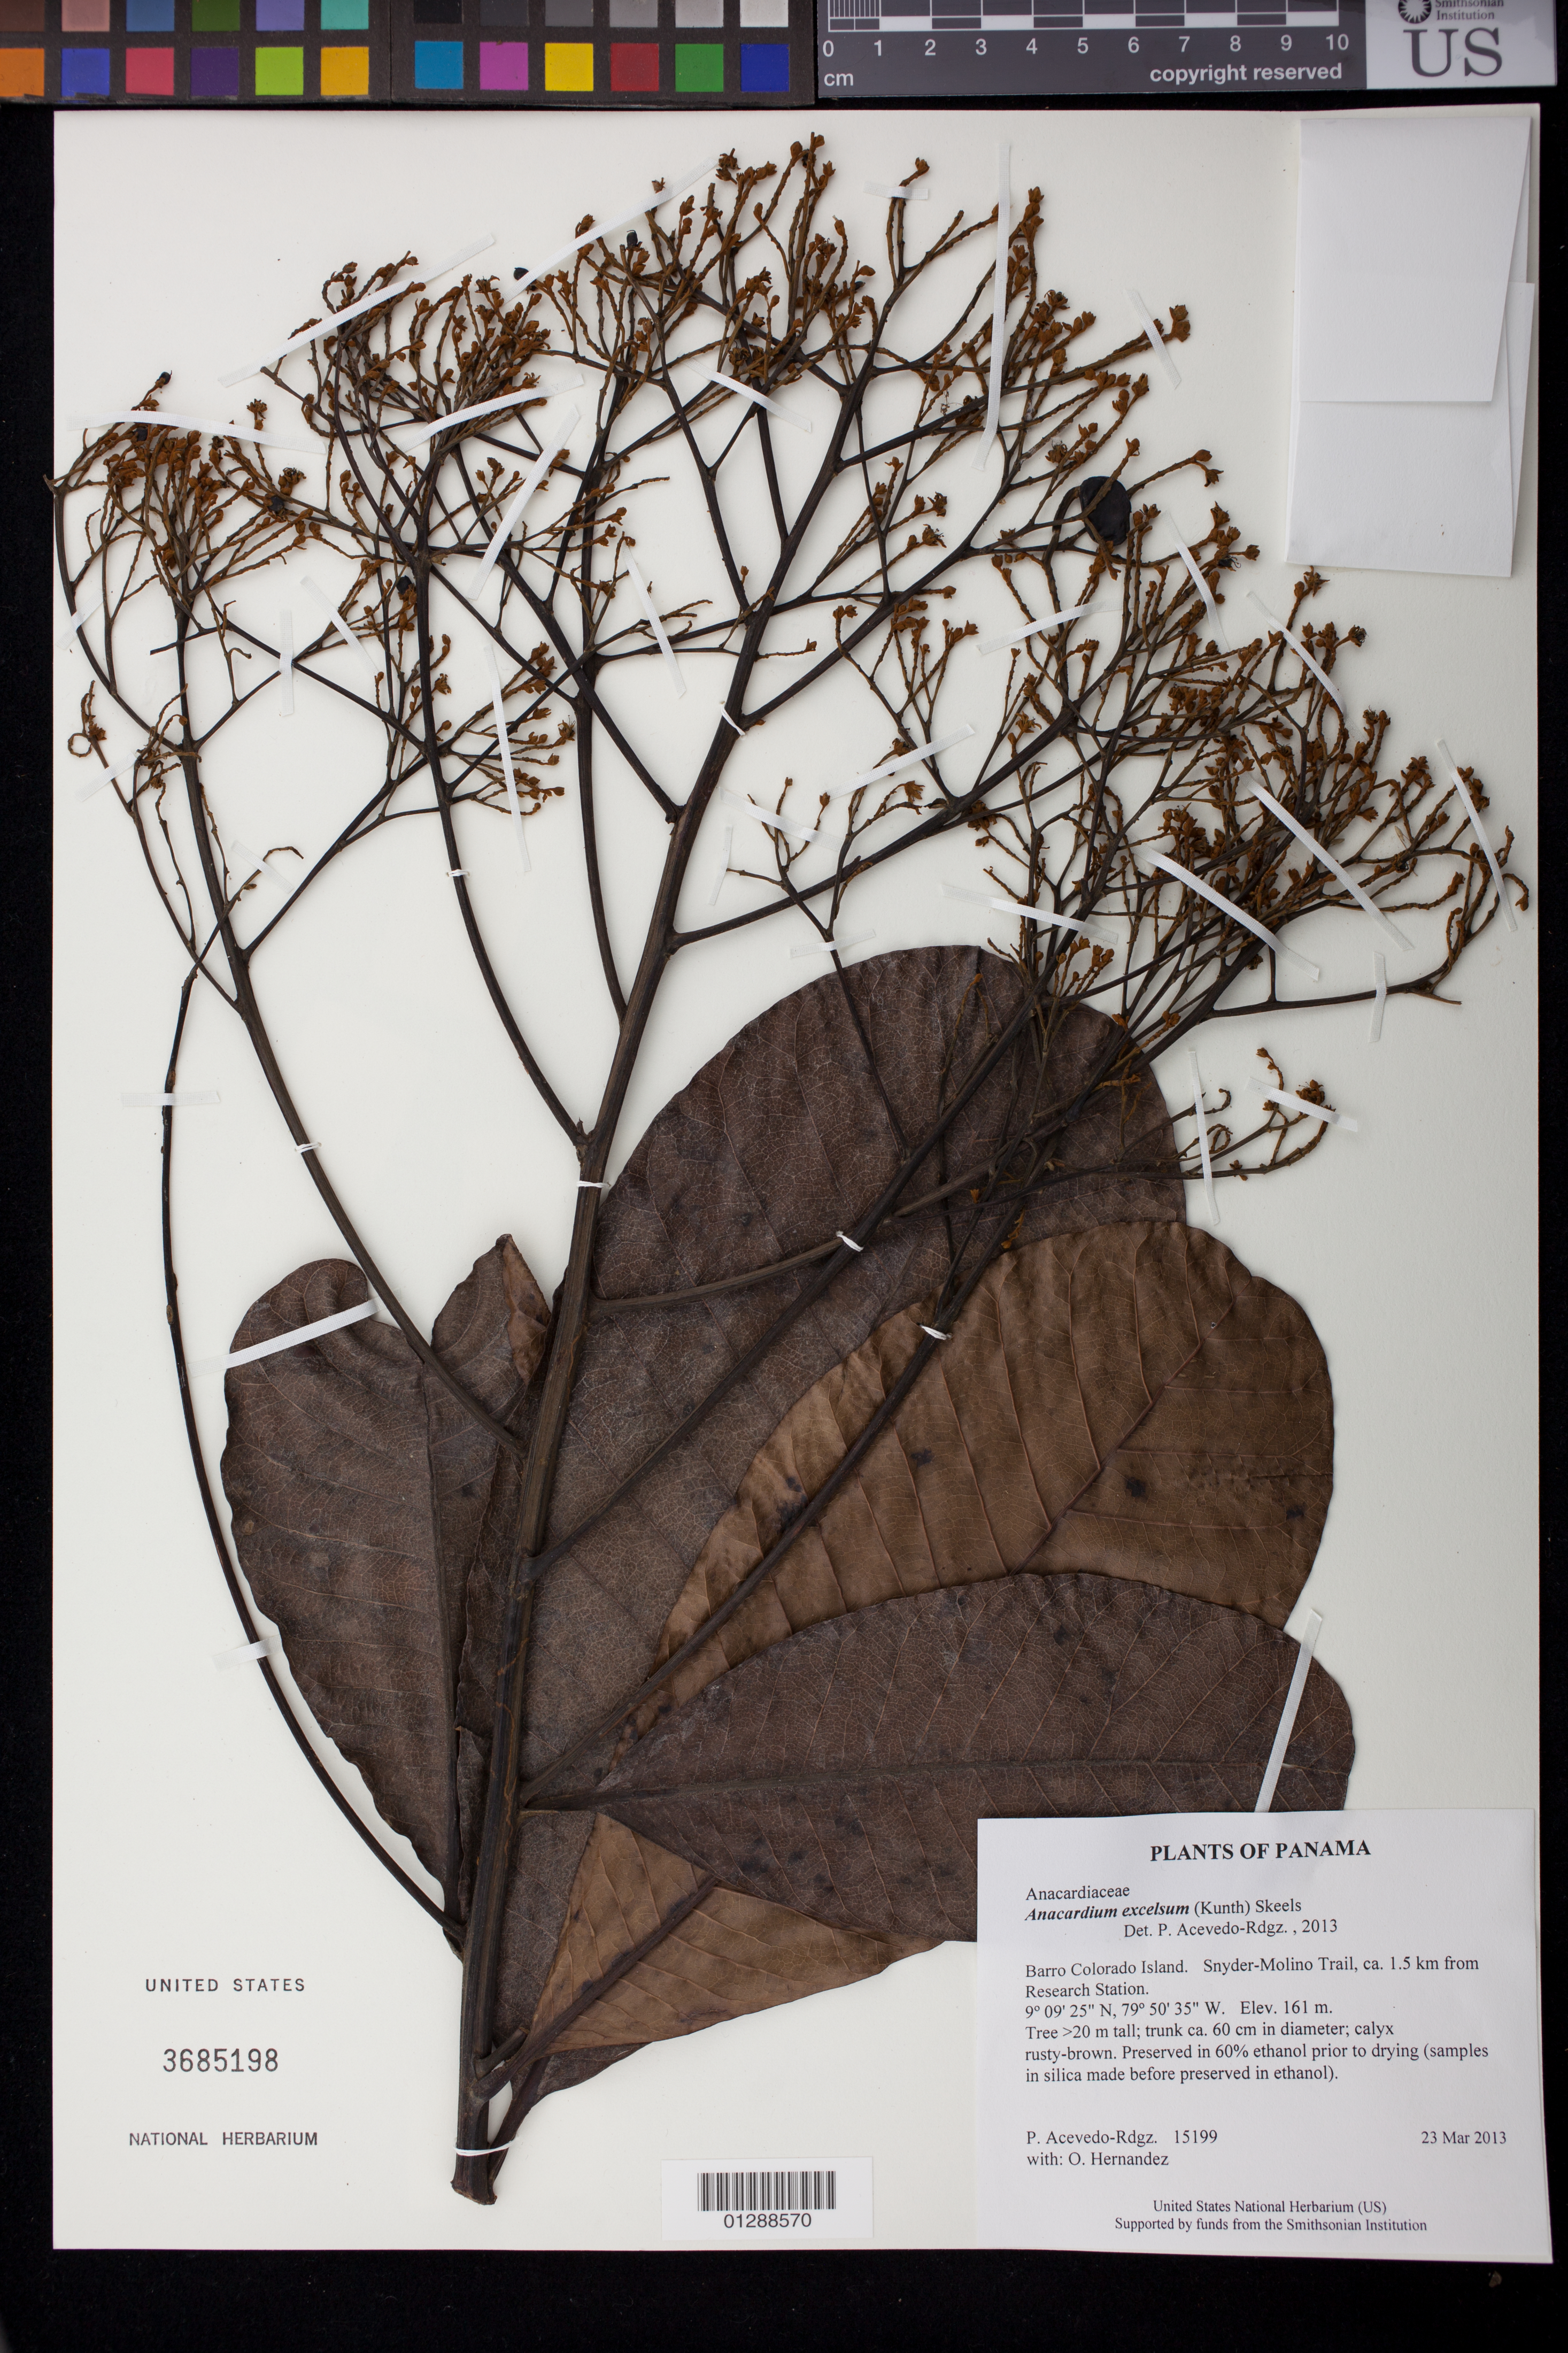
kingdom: Plantae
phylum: Tracheophyta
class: Magnoliopsida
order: Sapindales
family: Anacardiaceae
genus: Anacardium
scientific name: Anacardium excelsum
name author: (Kunth) Skeels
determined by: Acevedo-Rodríguez, P., (BOT), Smithsonian Institution - National Museum of Natural History (UNITED STATES)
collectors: P. Acevedo-Rodr. & O. Hernandez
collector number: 15199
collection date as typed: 23 Mar 2013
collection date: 2013-03-23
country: Panama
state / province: Panamá Oeste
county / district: Canal Zone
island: Barro Colorado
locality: Snyder-Molino Trail, ca. 1.5 km from Research Station.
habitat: Along trail.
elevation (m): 161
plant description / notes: US, PMA, SCZ, NY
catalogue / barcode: US 3685198